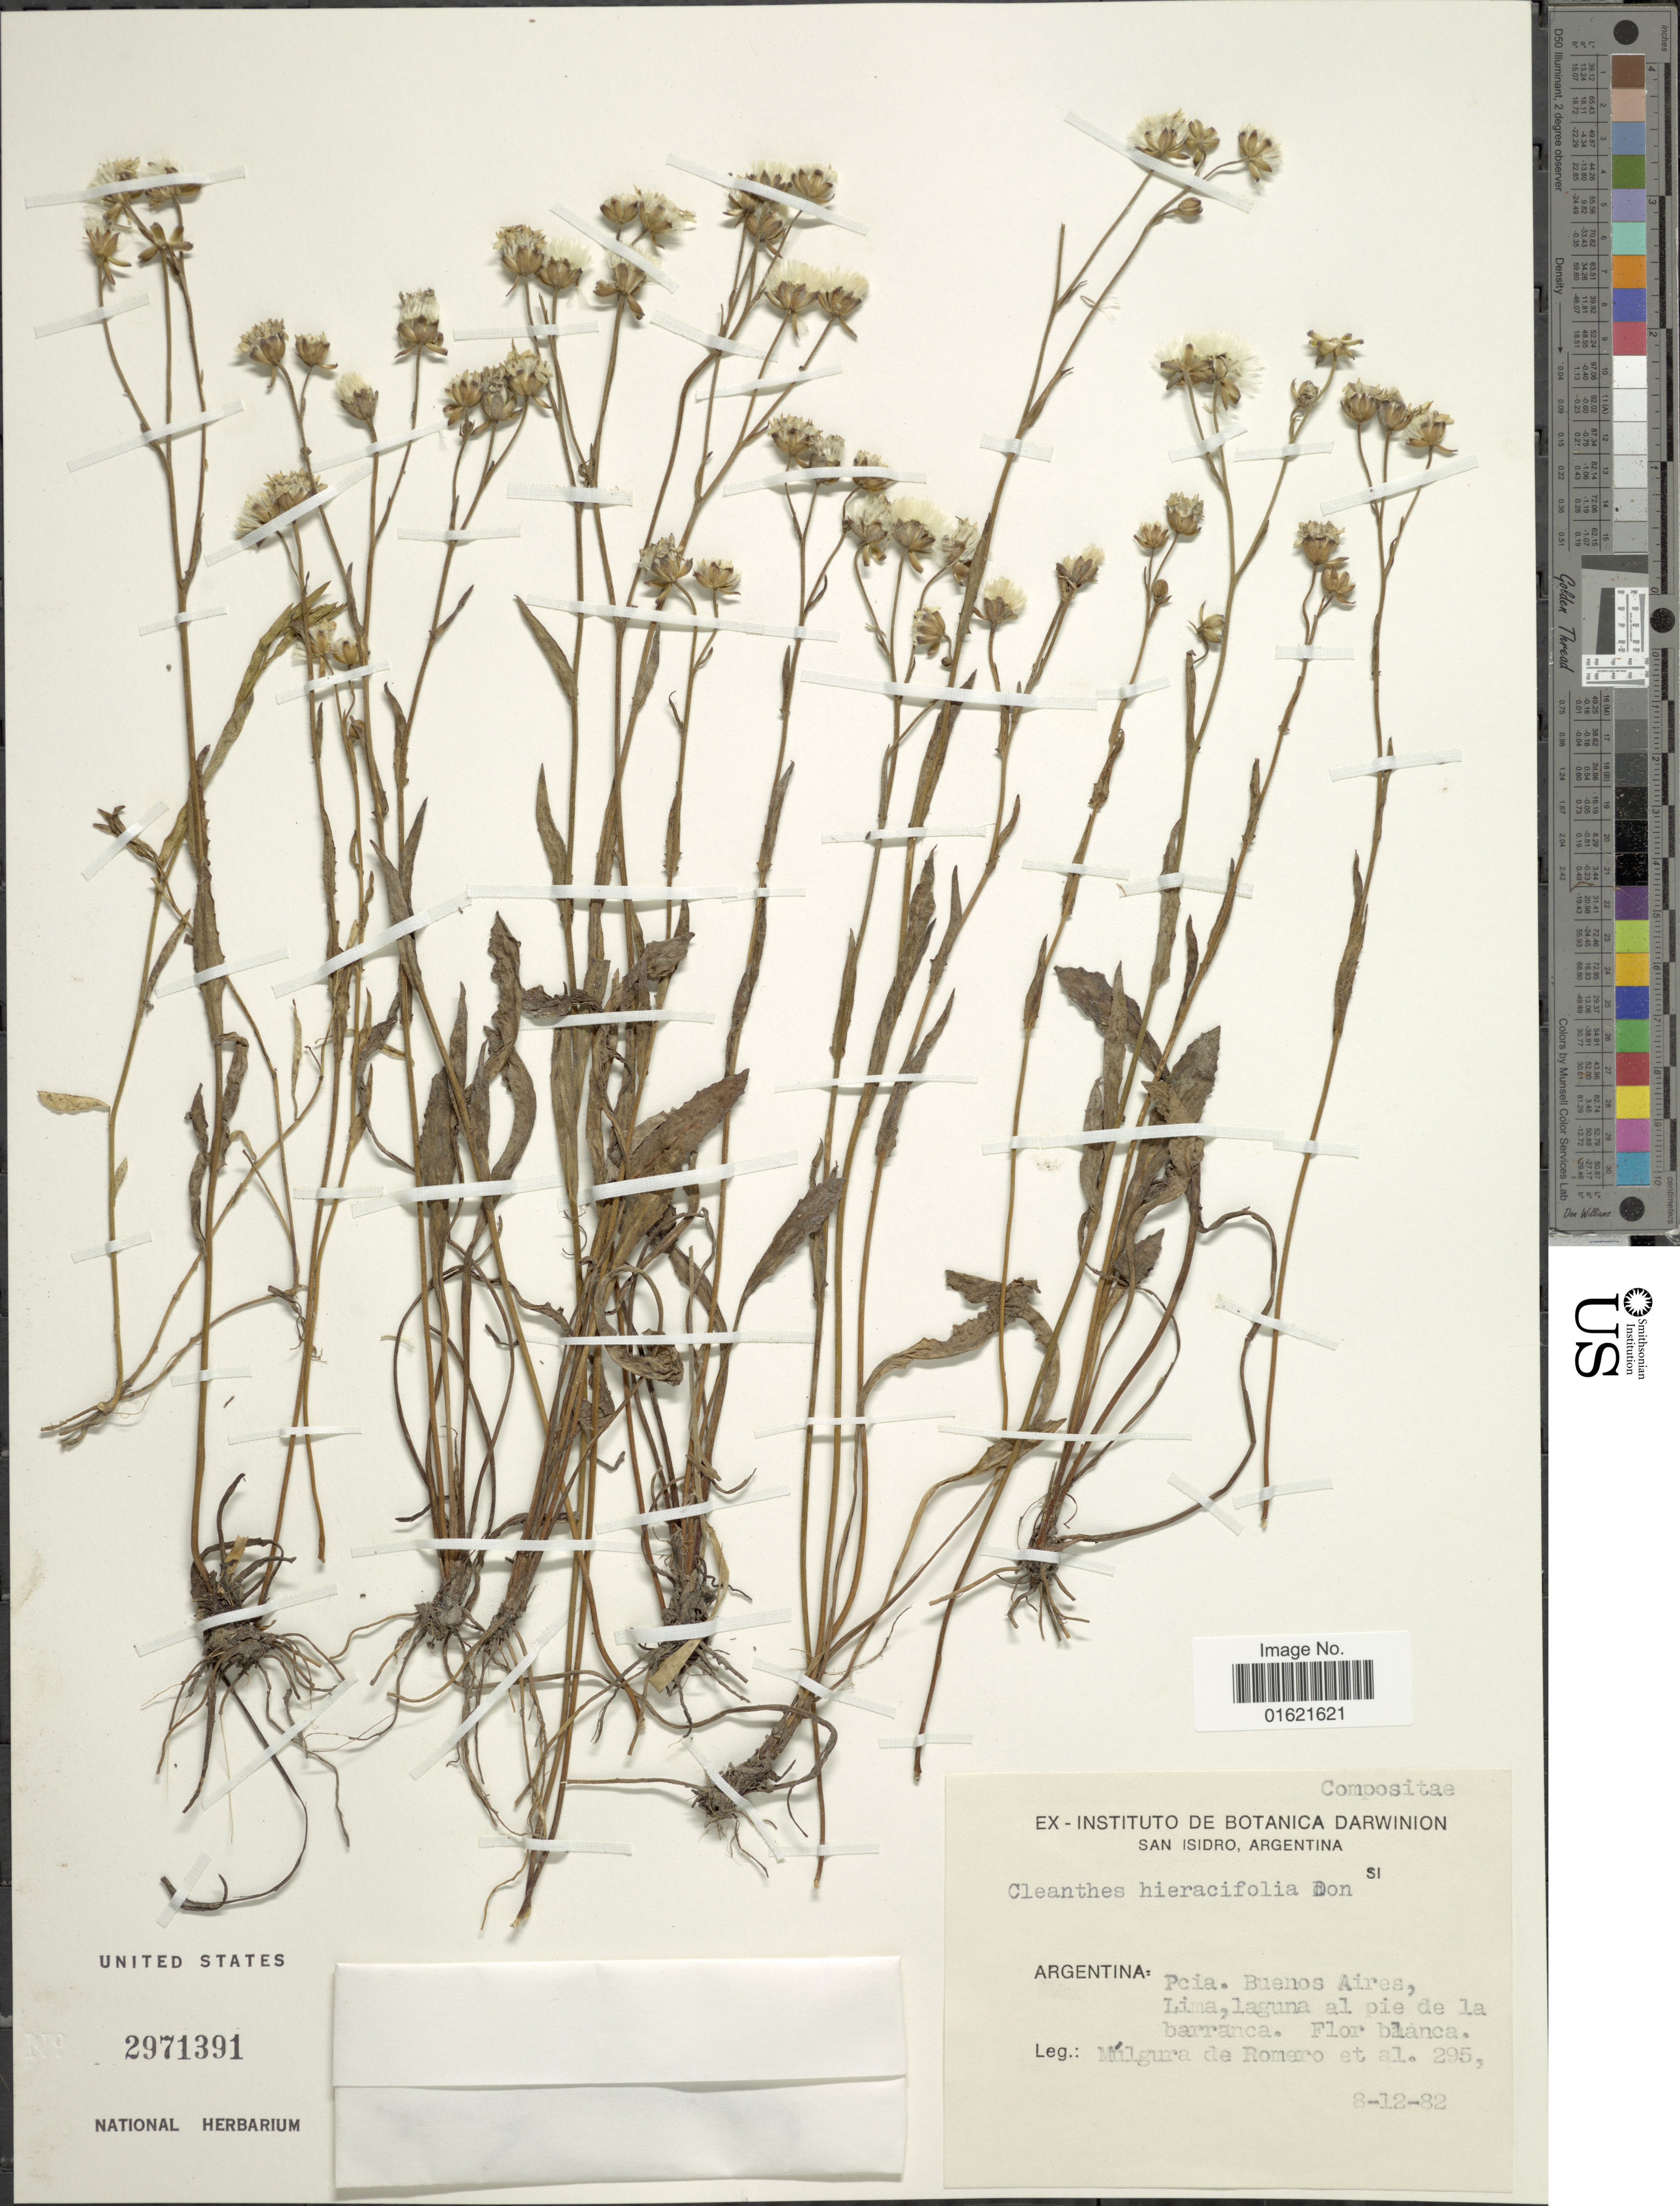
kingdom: Plantae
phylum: Tracheophyta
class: Magnoliopsida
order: Asterales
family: Asteraceae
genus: Holocheilus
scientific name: Holocheilus illustris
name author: (Vell.) Cabrera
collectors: M. E. Múlgura & et al.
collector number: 295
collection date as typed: Transcribed d/m/y: 8/12/82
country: Argentina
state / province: Buenos Aires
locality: Pcia. Buenos Aires. Lima, laguna oie de la barranca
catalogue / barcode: US 2971391